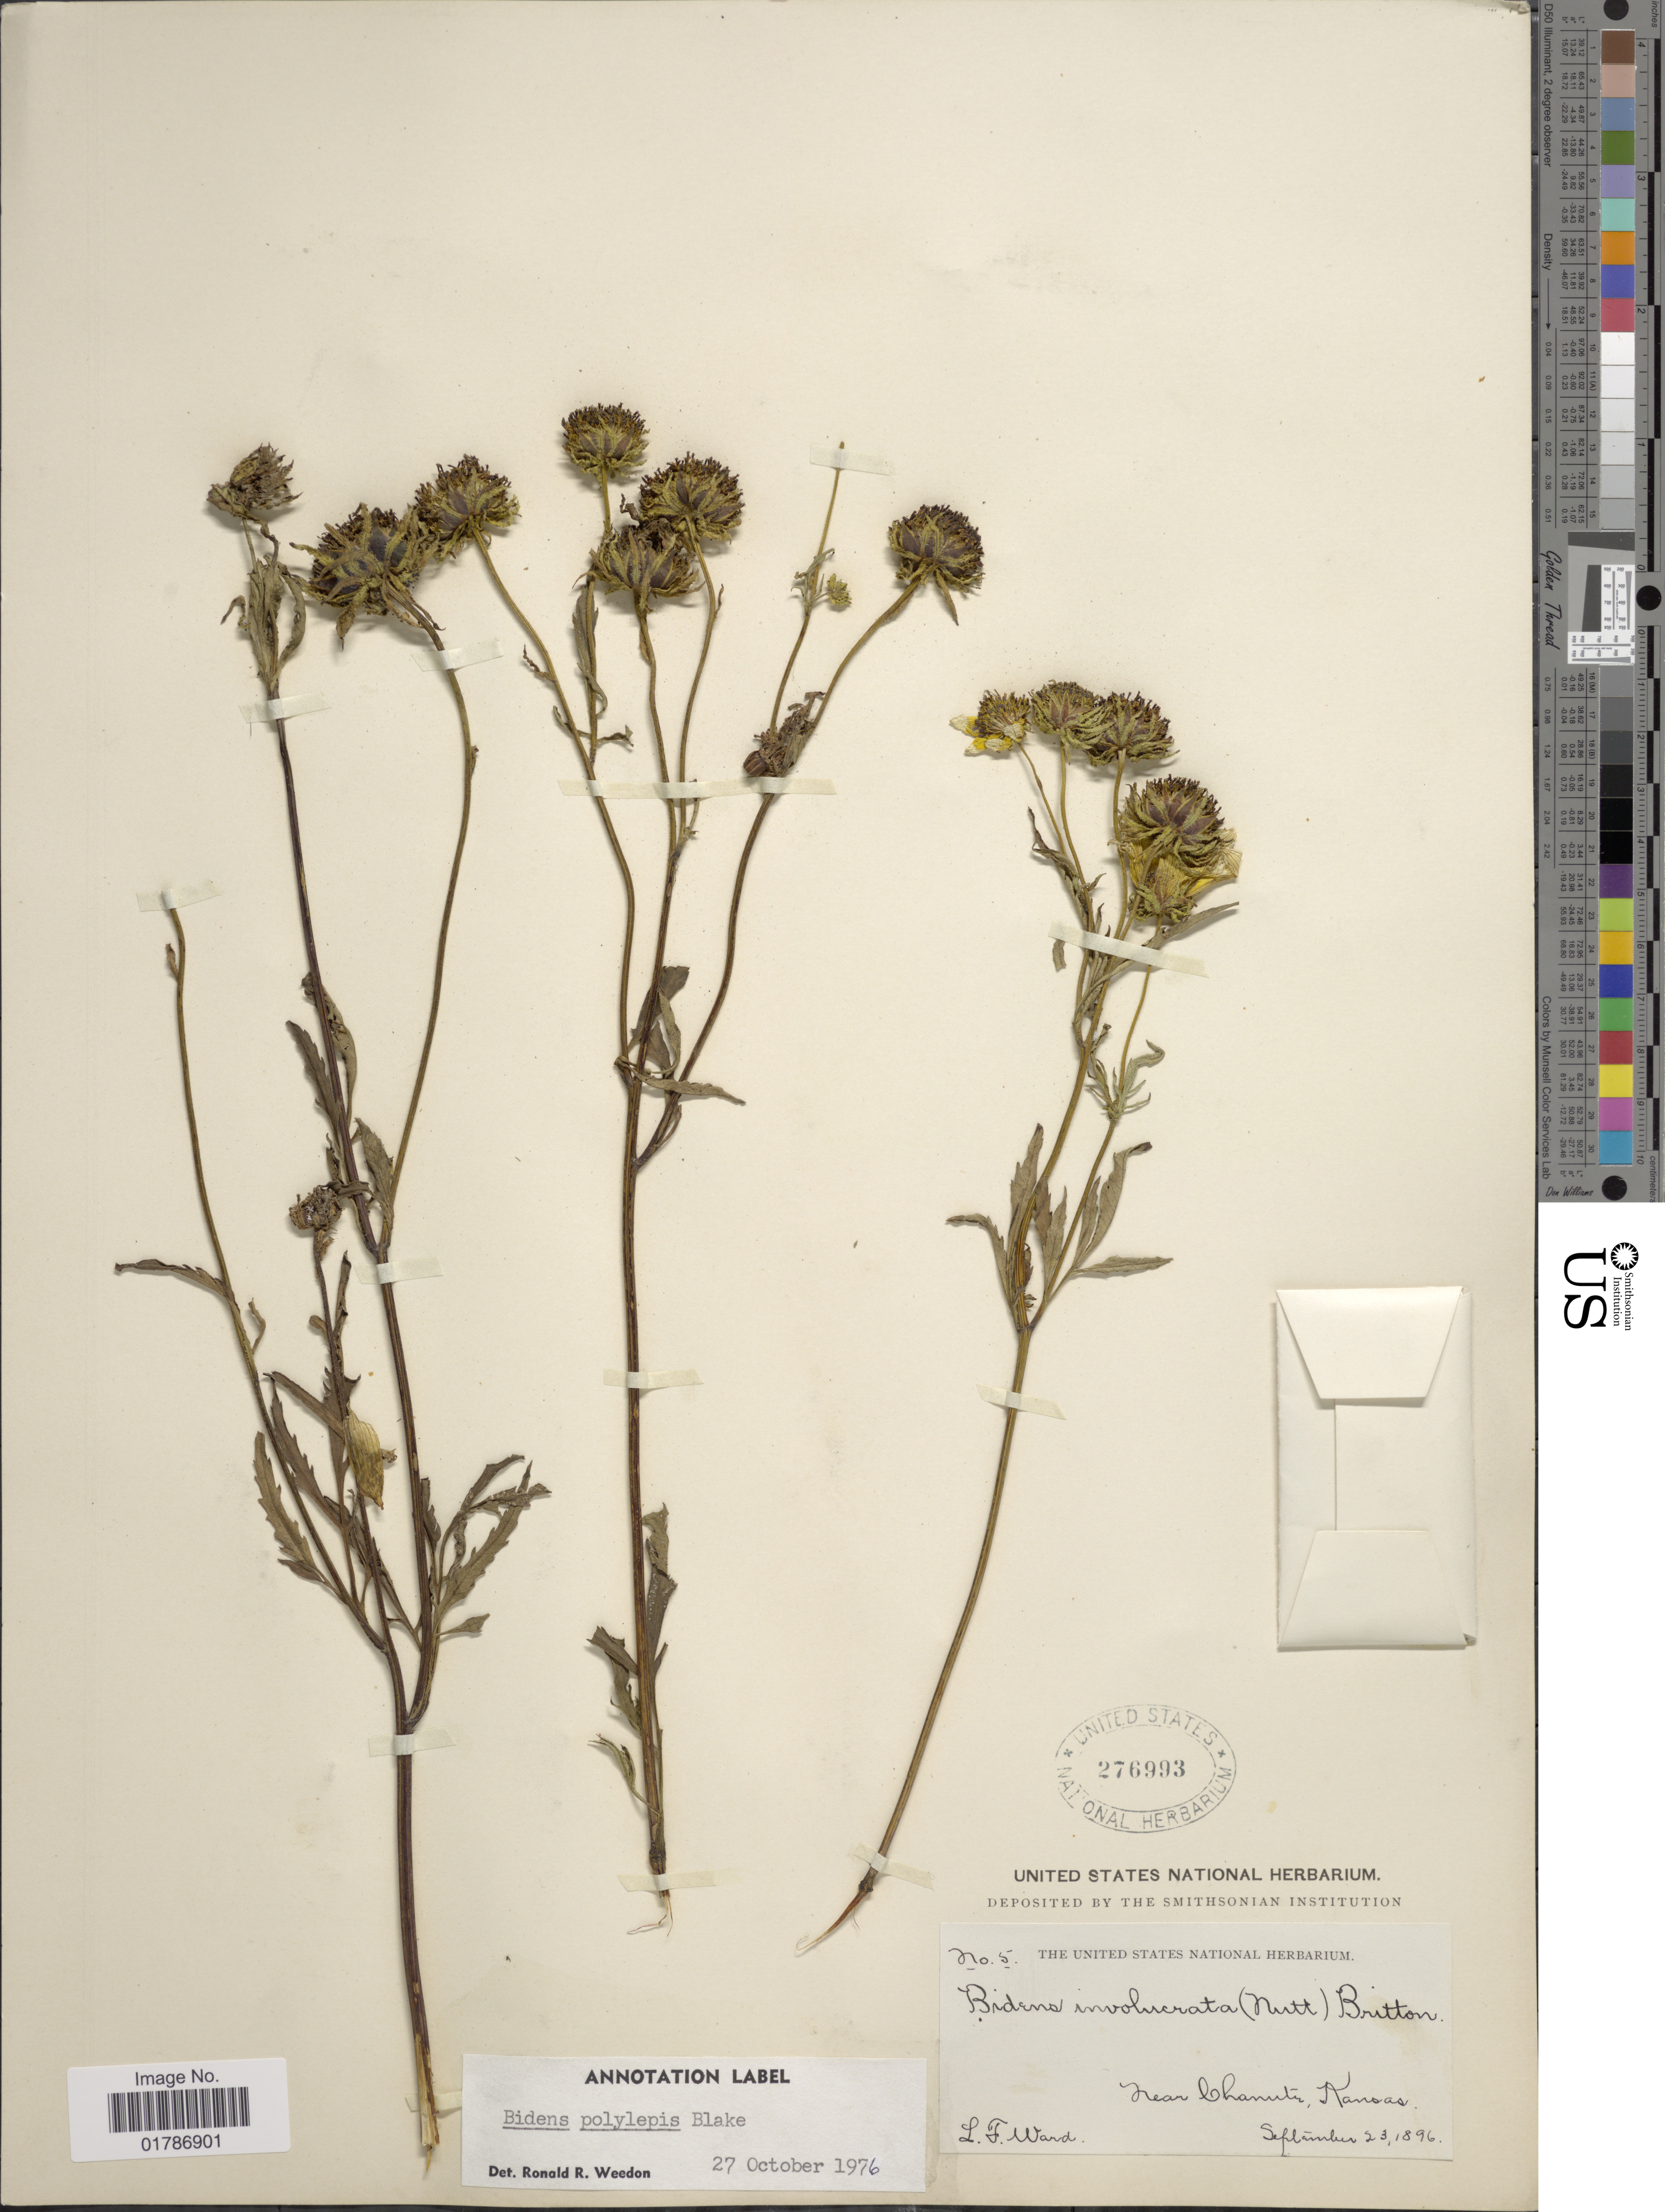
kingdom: Plantae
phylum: Tracheophyta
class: Magnoliopsida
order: Asterales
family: Asteraceae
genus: Bidens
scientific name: Bidens polylepis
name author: S.F. Blake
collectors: L. Ward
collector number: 5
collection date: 1896-09-23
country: United States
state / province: Kansas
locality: Near Chanutr, Kansas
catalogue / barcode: US 276993